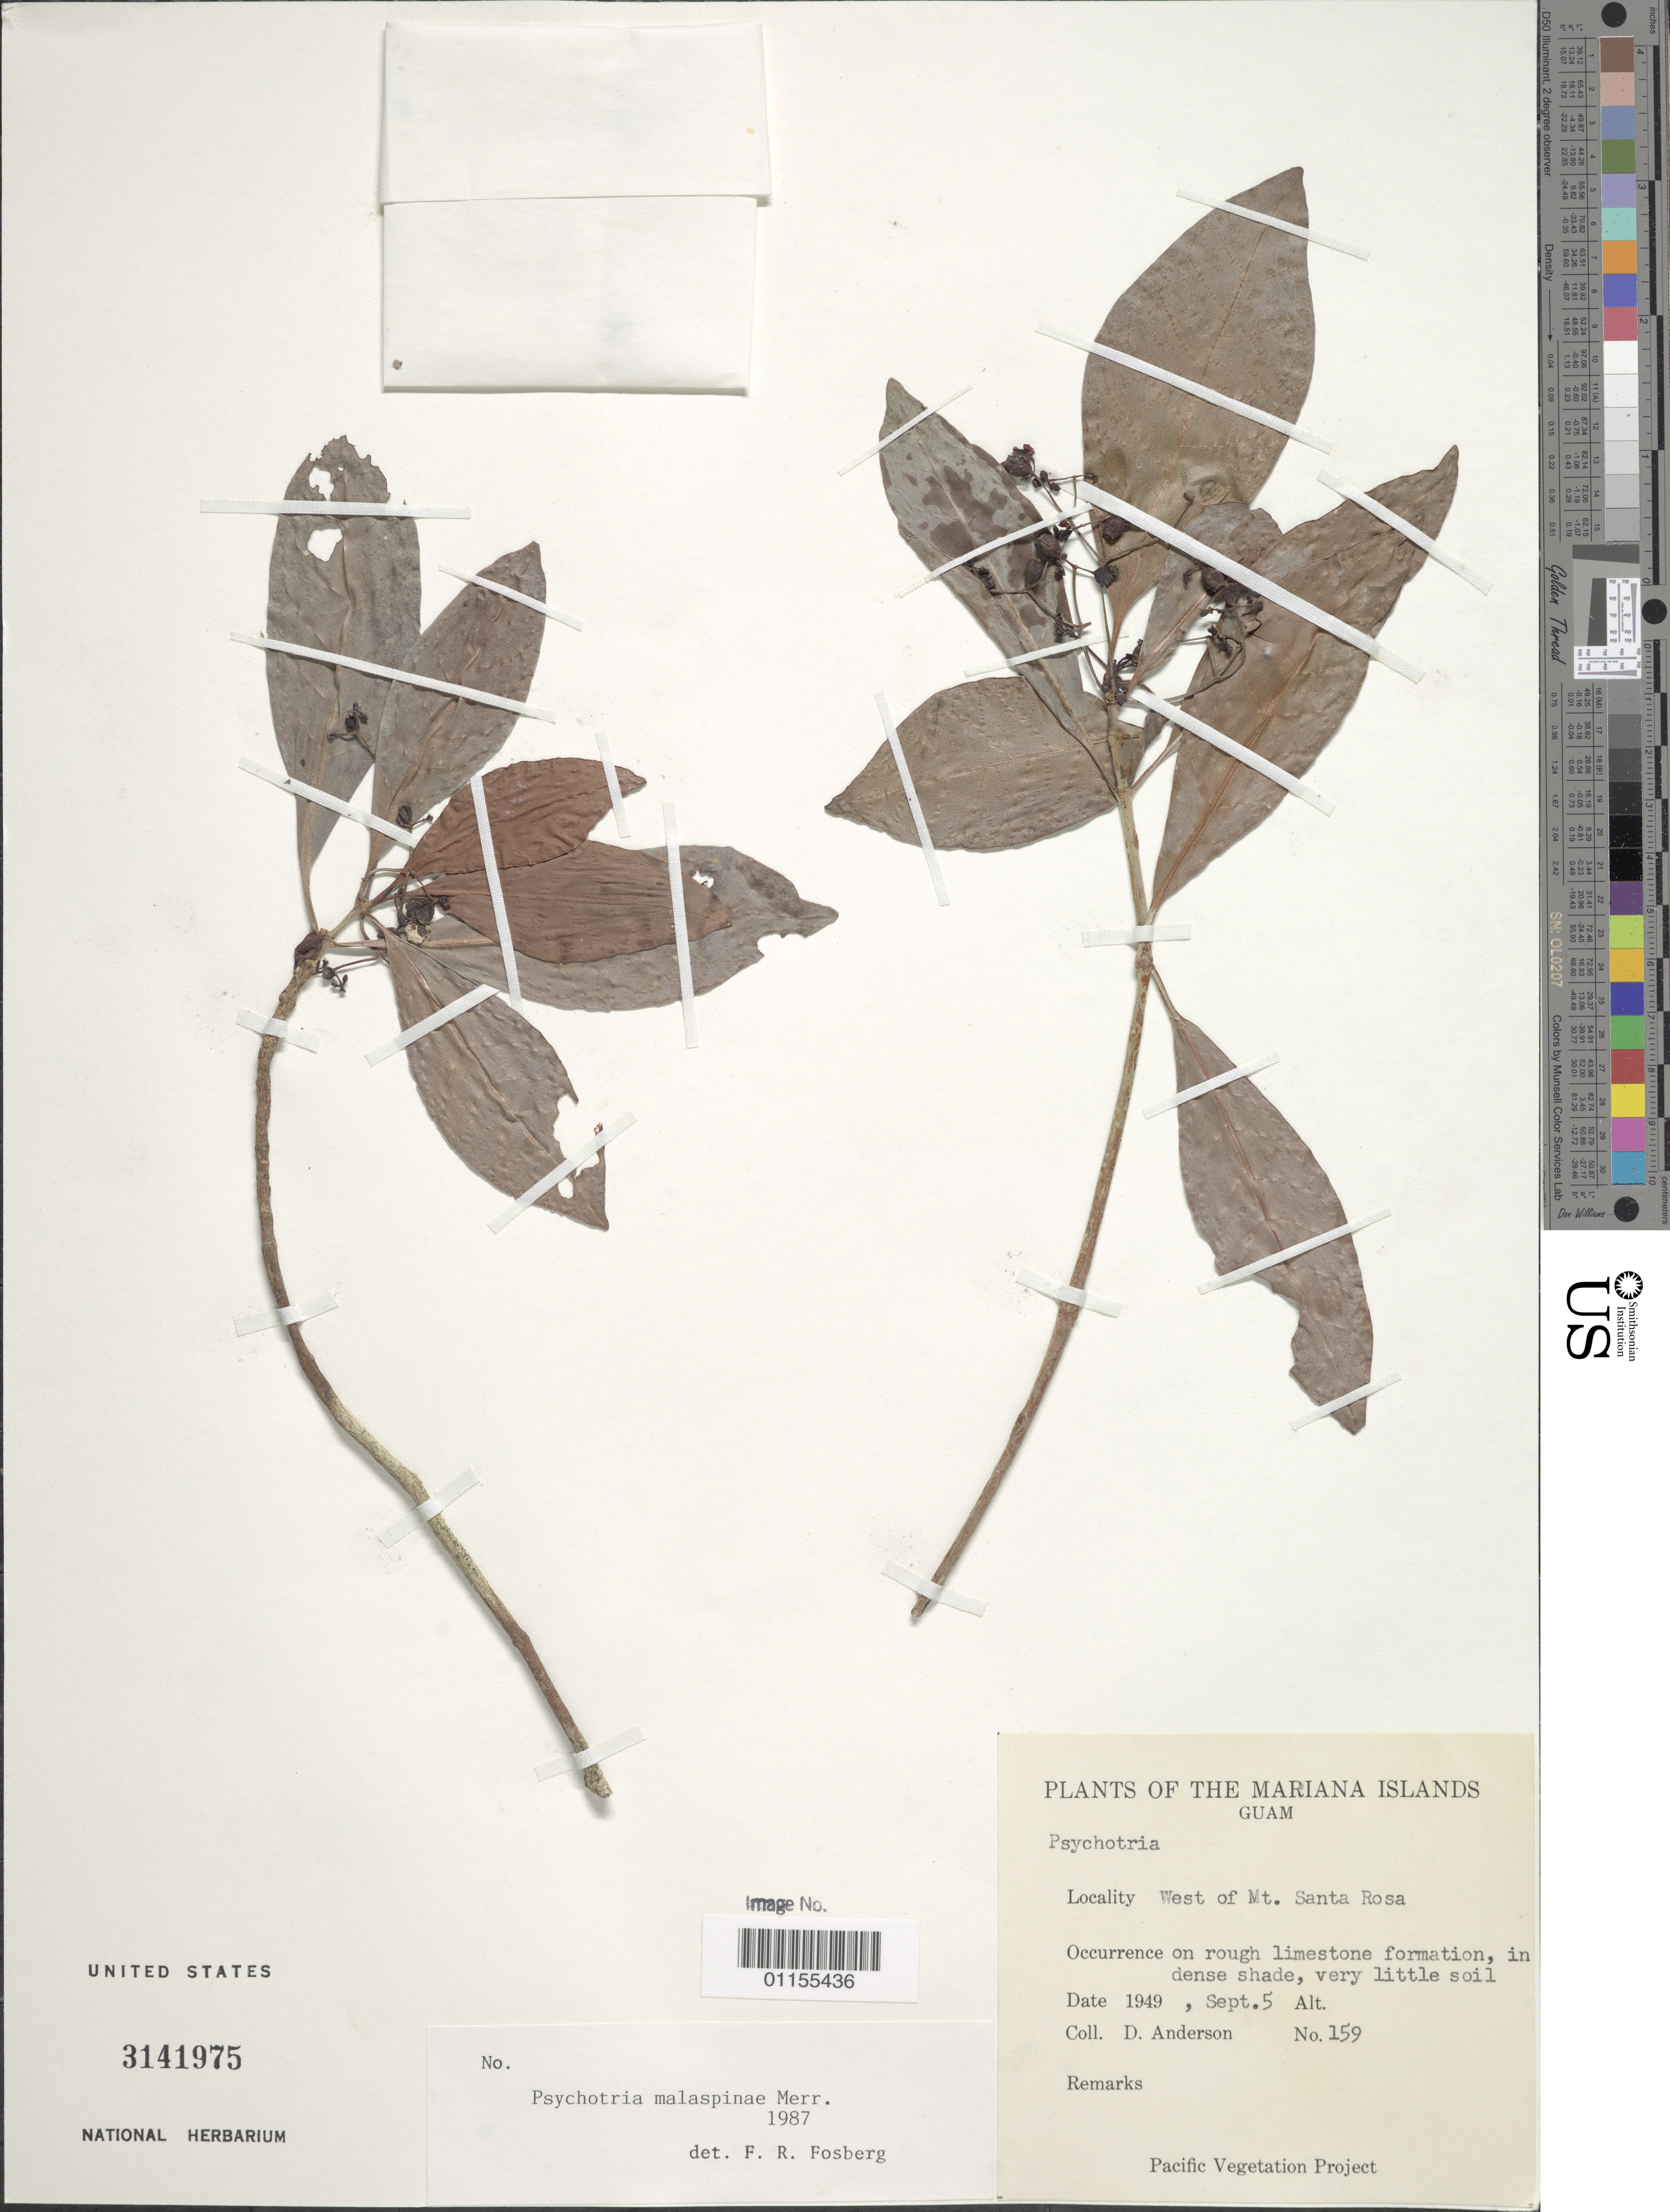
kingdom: Plantae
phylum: Tracheophyta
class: Magnoliopsida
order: Gentianales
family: Rubiaceae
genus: Psychotria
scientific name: Psychotria malaspinae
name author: Merr.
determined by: Fosberg, F. R.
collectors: D. Anderson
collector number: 159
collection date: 1949-09-05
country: Guam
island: Guam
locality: West of Mt. Santa Rosa.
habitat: Rough limestone formation, in dense shade.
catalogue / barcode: US 3141975